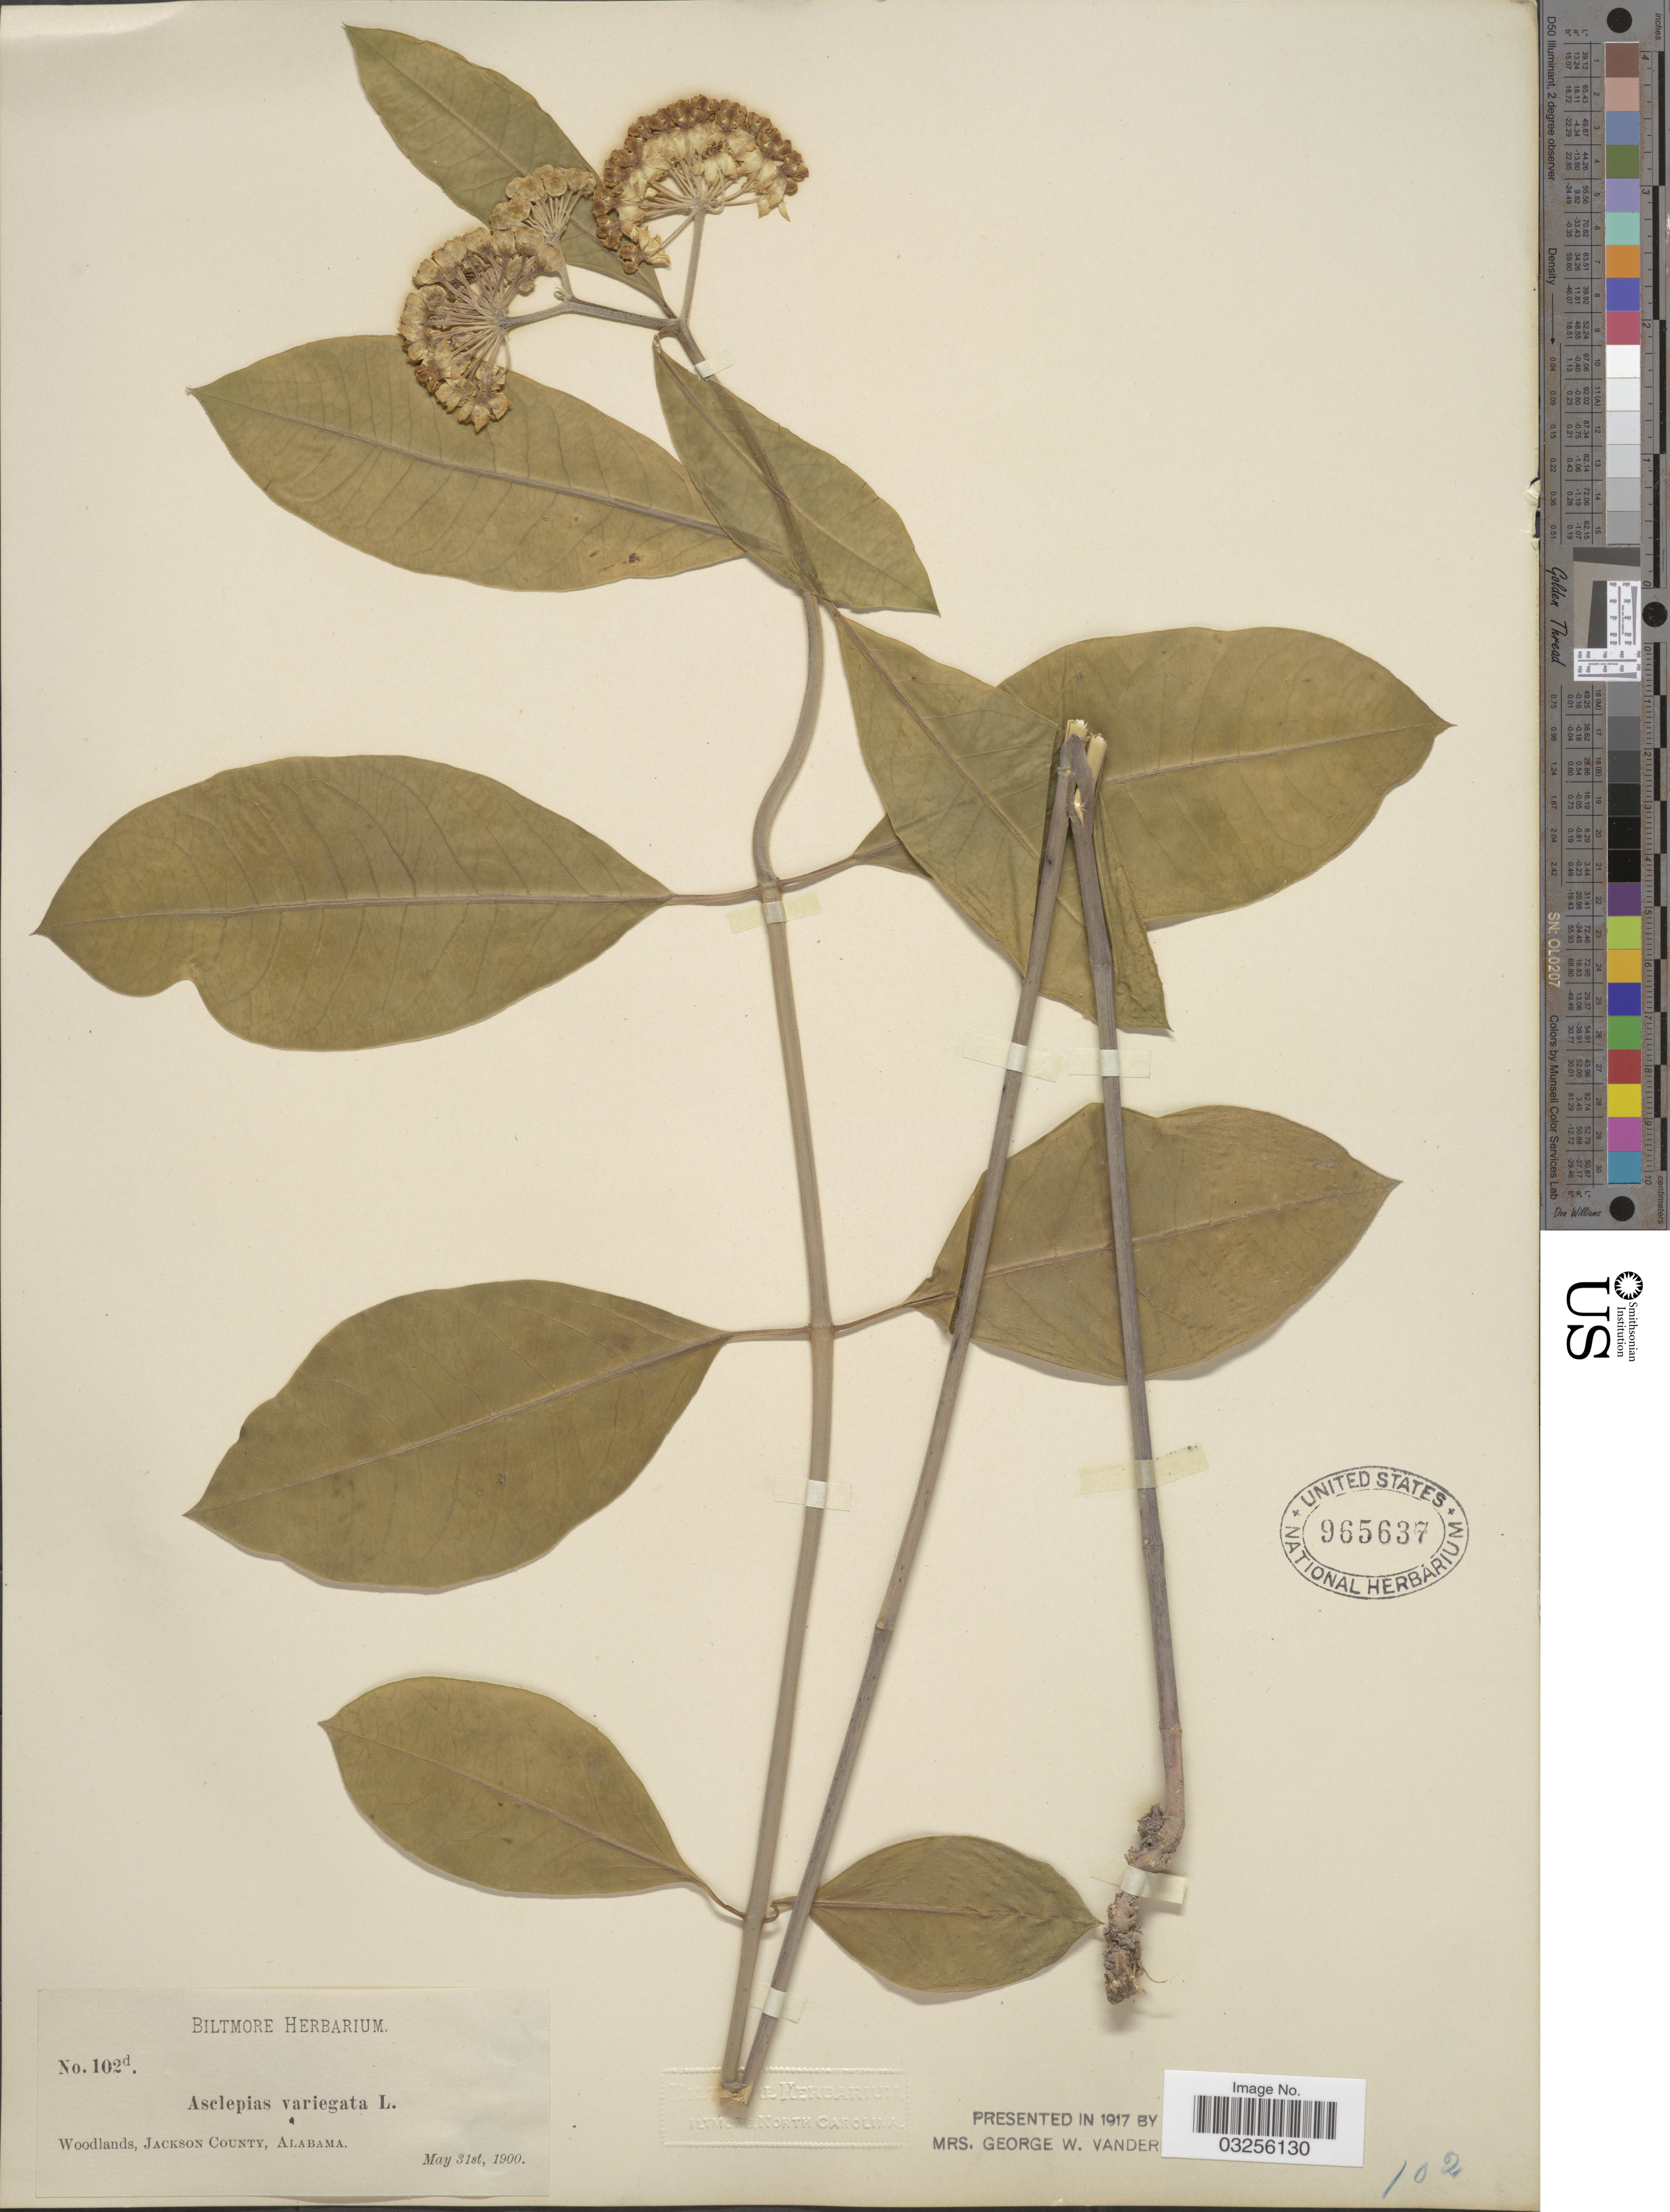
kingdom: Plantae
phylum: Tracheophyta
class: Magnoliopsida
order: Gentianales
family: Apocynaceae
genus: Asclepias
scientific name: Asclepias variegata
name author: L.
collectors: ex herb. Biltmore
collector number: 102d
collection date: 1900-05-31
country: United States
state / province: Alabama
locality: Woodlands, Jackson County.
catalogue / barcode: US 965637